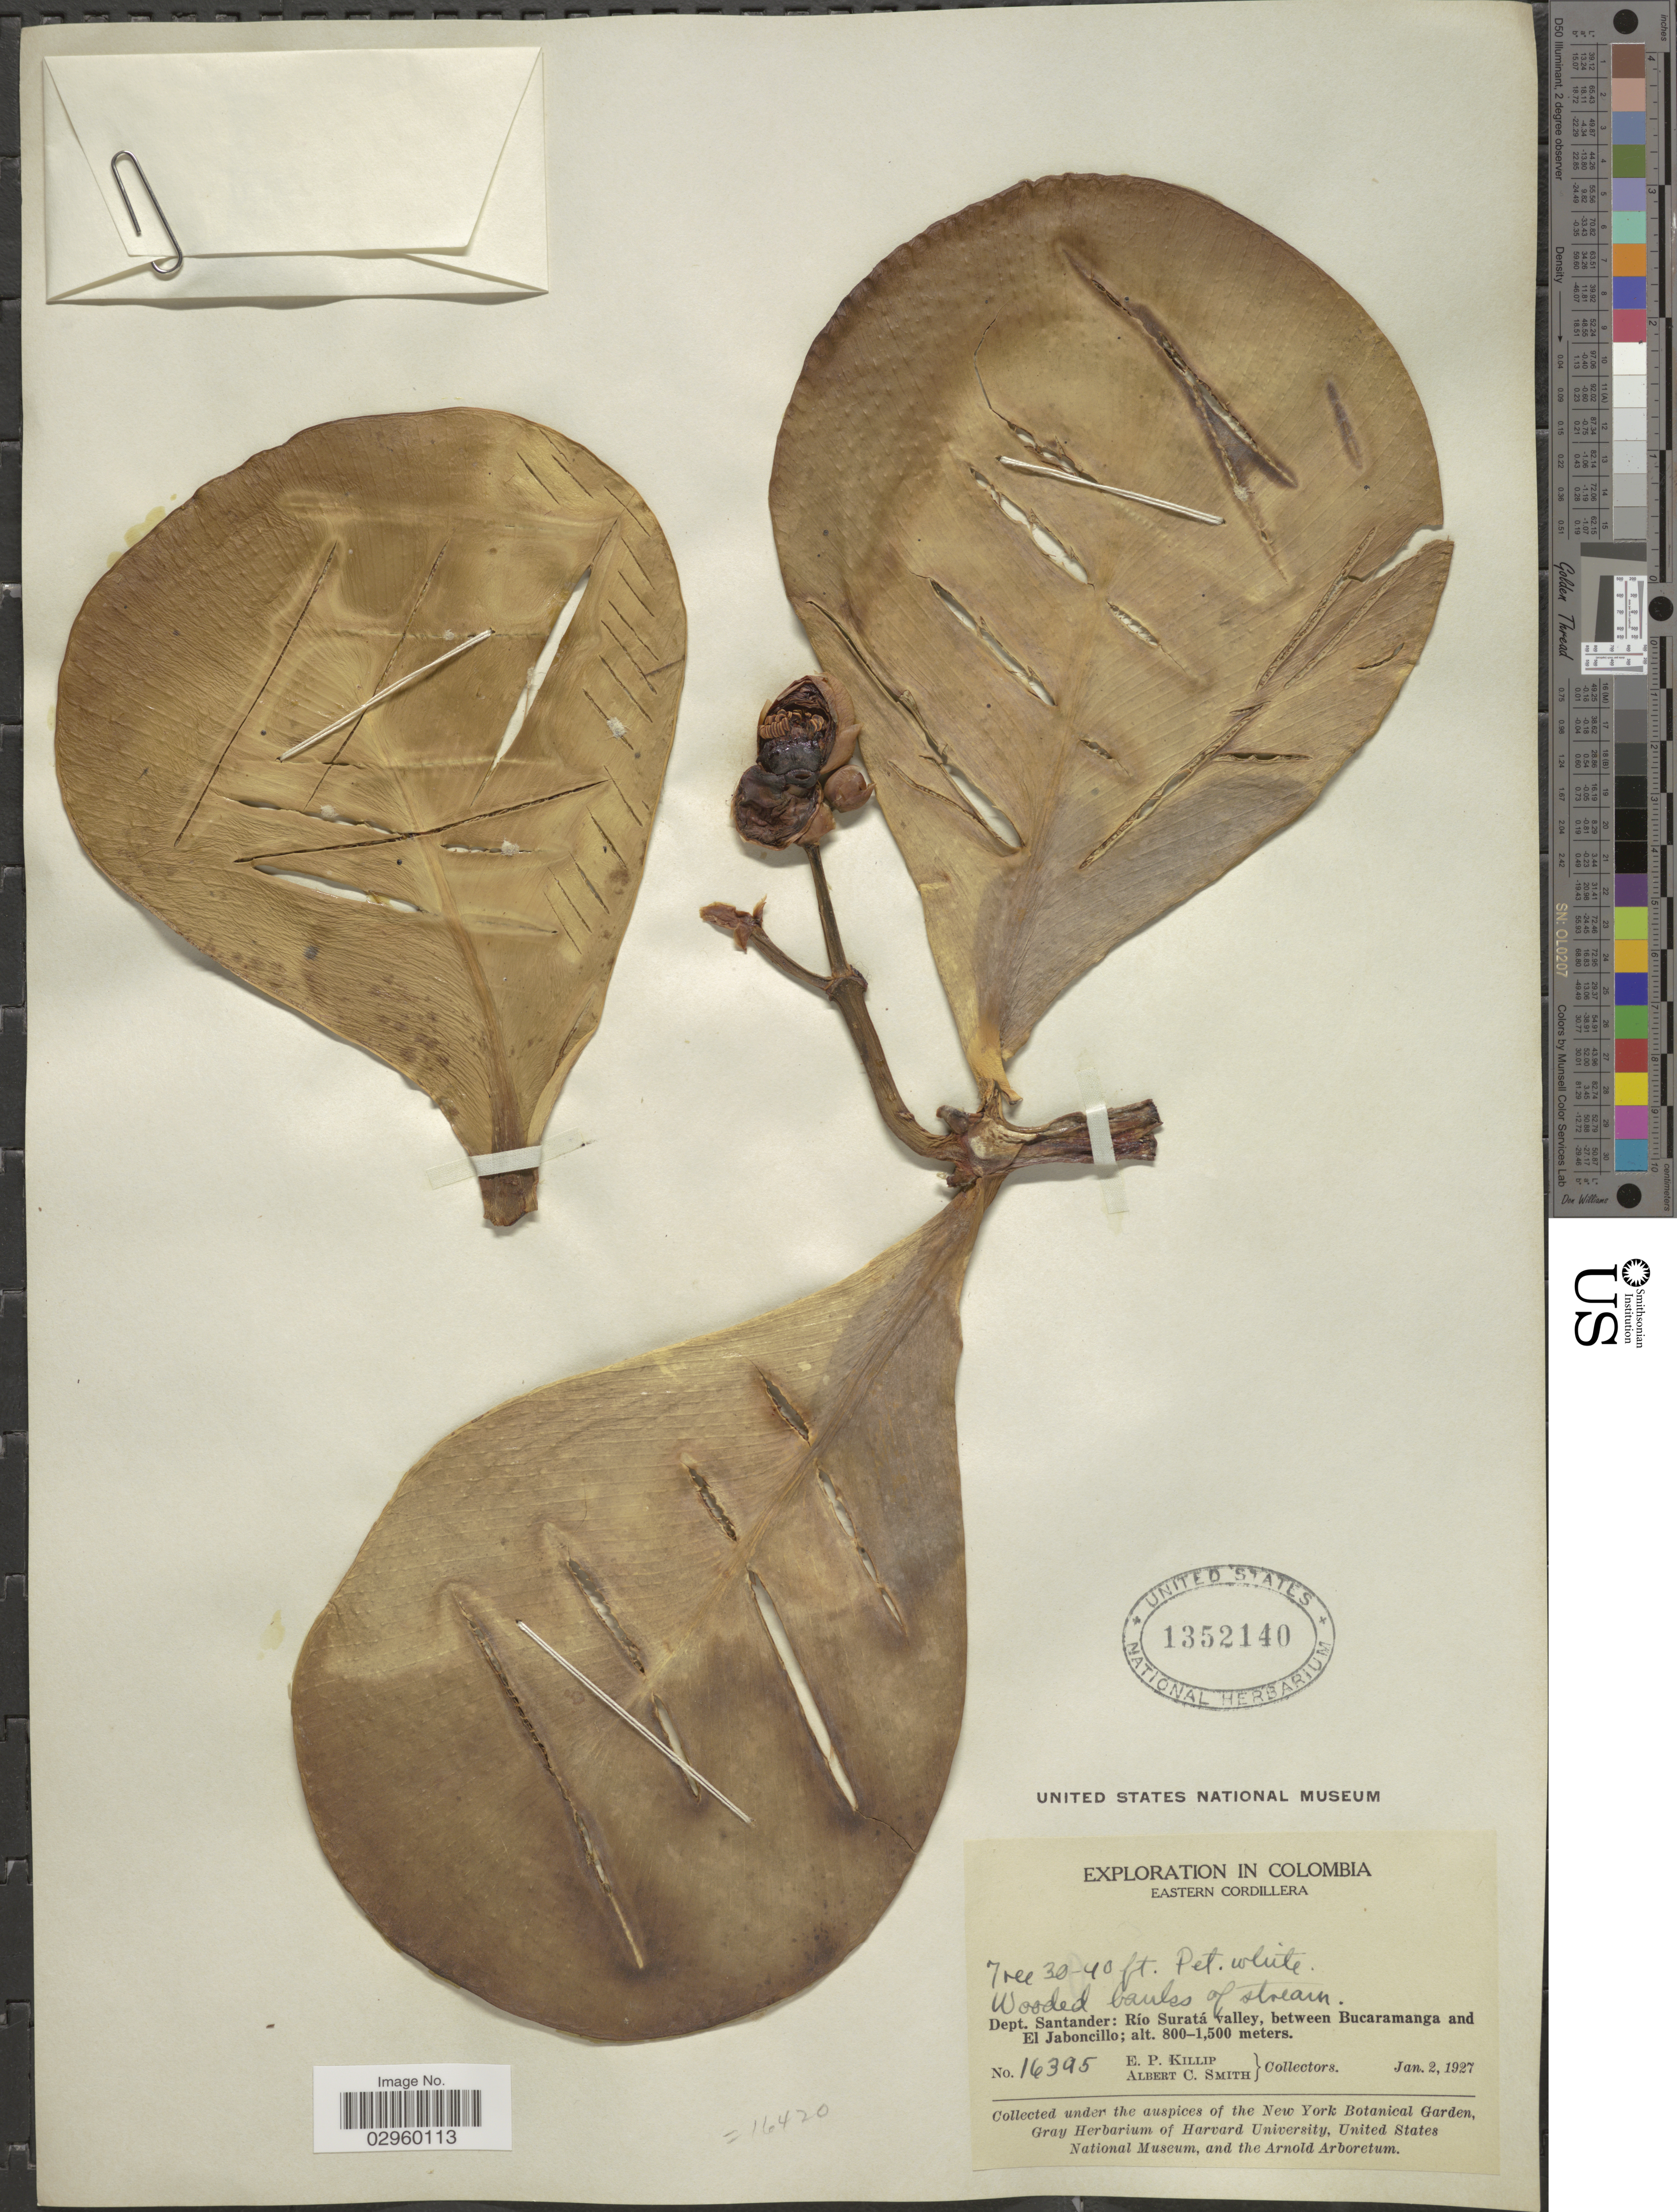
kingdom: Plantae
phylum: Tracheophyta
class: Magnoliopsida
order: Malpighiales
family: Clusiaceae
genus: Clusia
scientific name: Clusia sp.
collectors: E. P. Killip & A. C. Smith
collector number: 16395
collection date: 1927-01-02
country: Colombia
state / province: Santander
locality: Eastern Cordillera, Dept. Santander: Río Suratá valley, between Bucaramanga and El Jaboncillo.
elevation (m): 800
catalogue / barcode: US 1352140